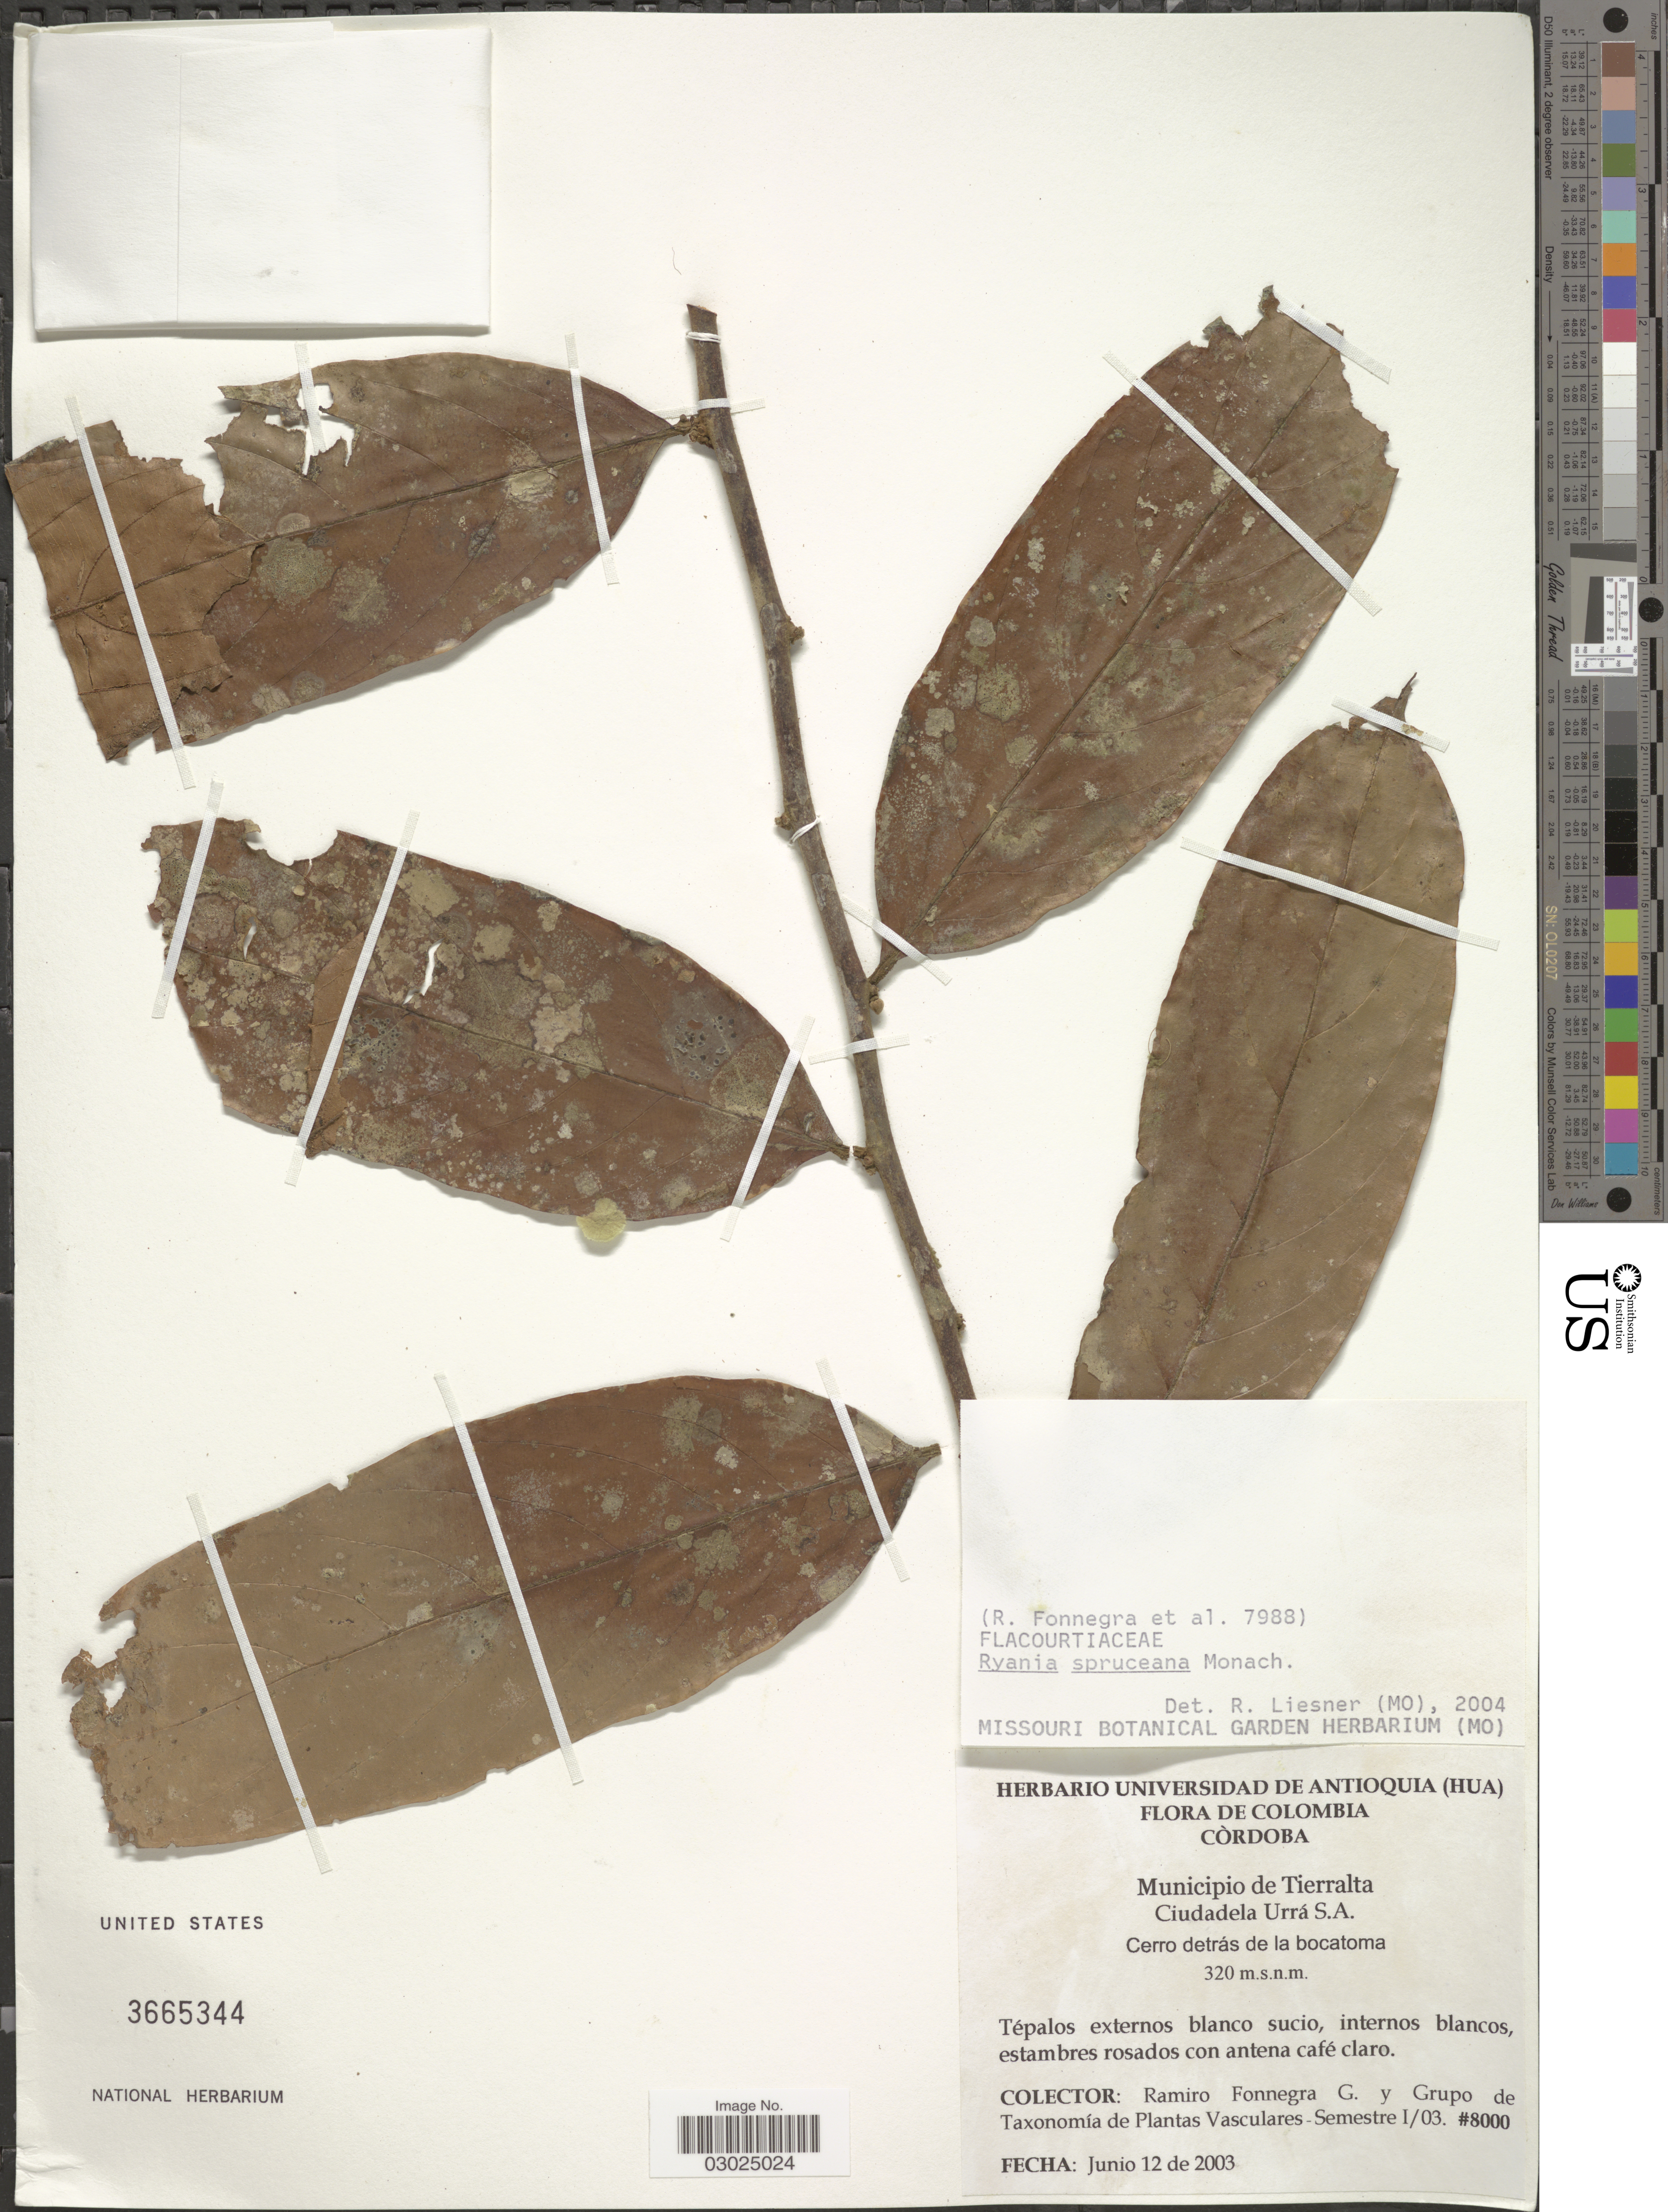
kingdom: Plantae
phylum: Tracheophyta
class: Magnoliopsida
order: Malpighiales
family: Salicaceae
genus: Ryania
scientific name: Ryania spruceana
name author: Monach.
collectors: R. Fonnegra G. & Grupo de Taxonomía de Plantas Vasculares-Semestre I/03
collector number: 8000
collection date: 2003-06-12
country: Colombia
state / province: Córdoba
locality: Municipio de Tierralta. Ciudadela Urrá S.A. Cerro detrás de la bocatoma.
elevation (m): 320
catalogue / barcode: US 3665344